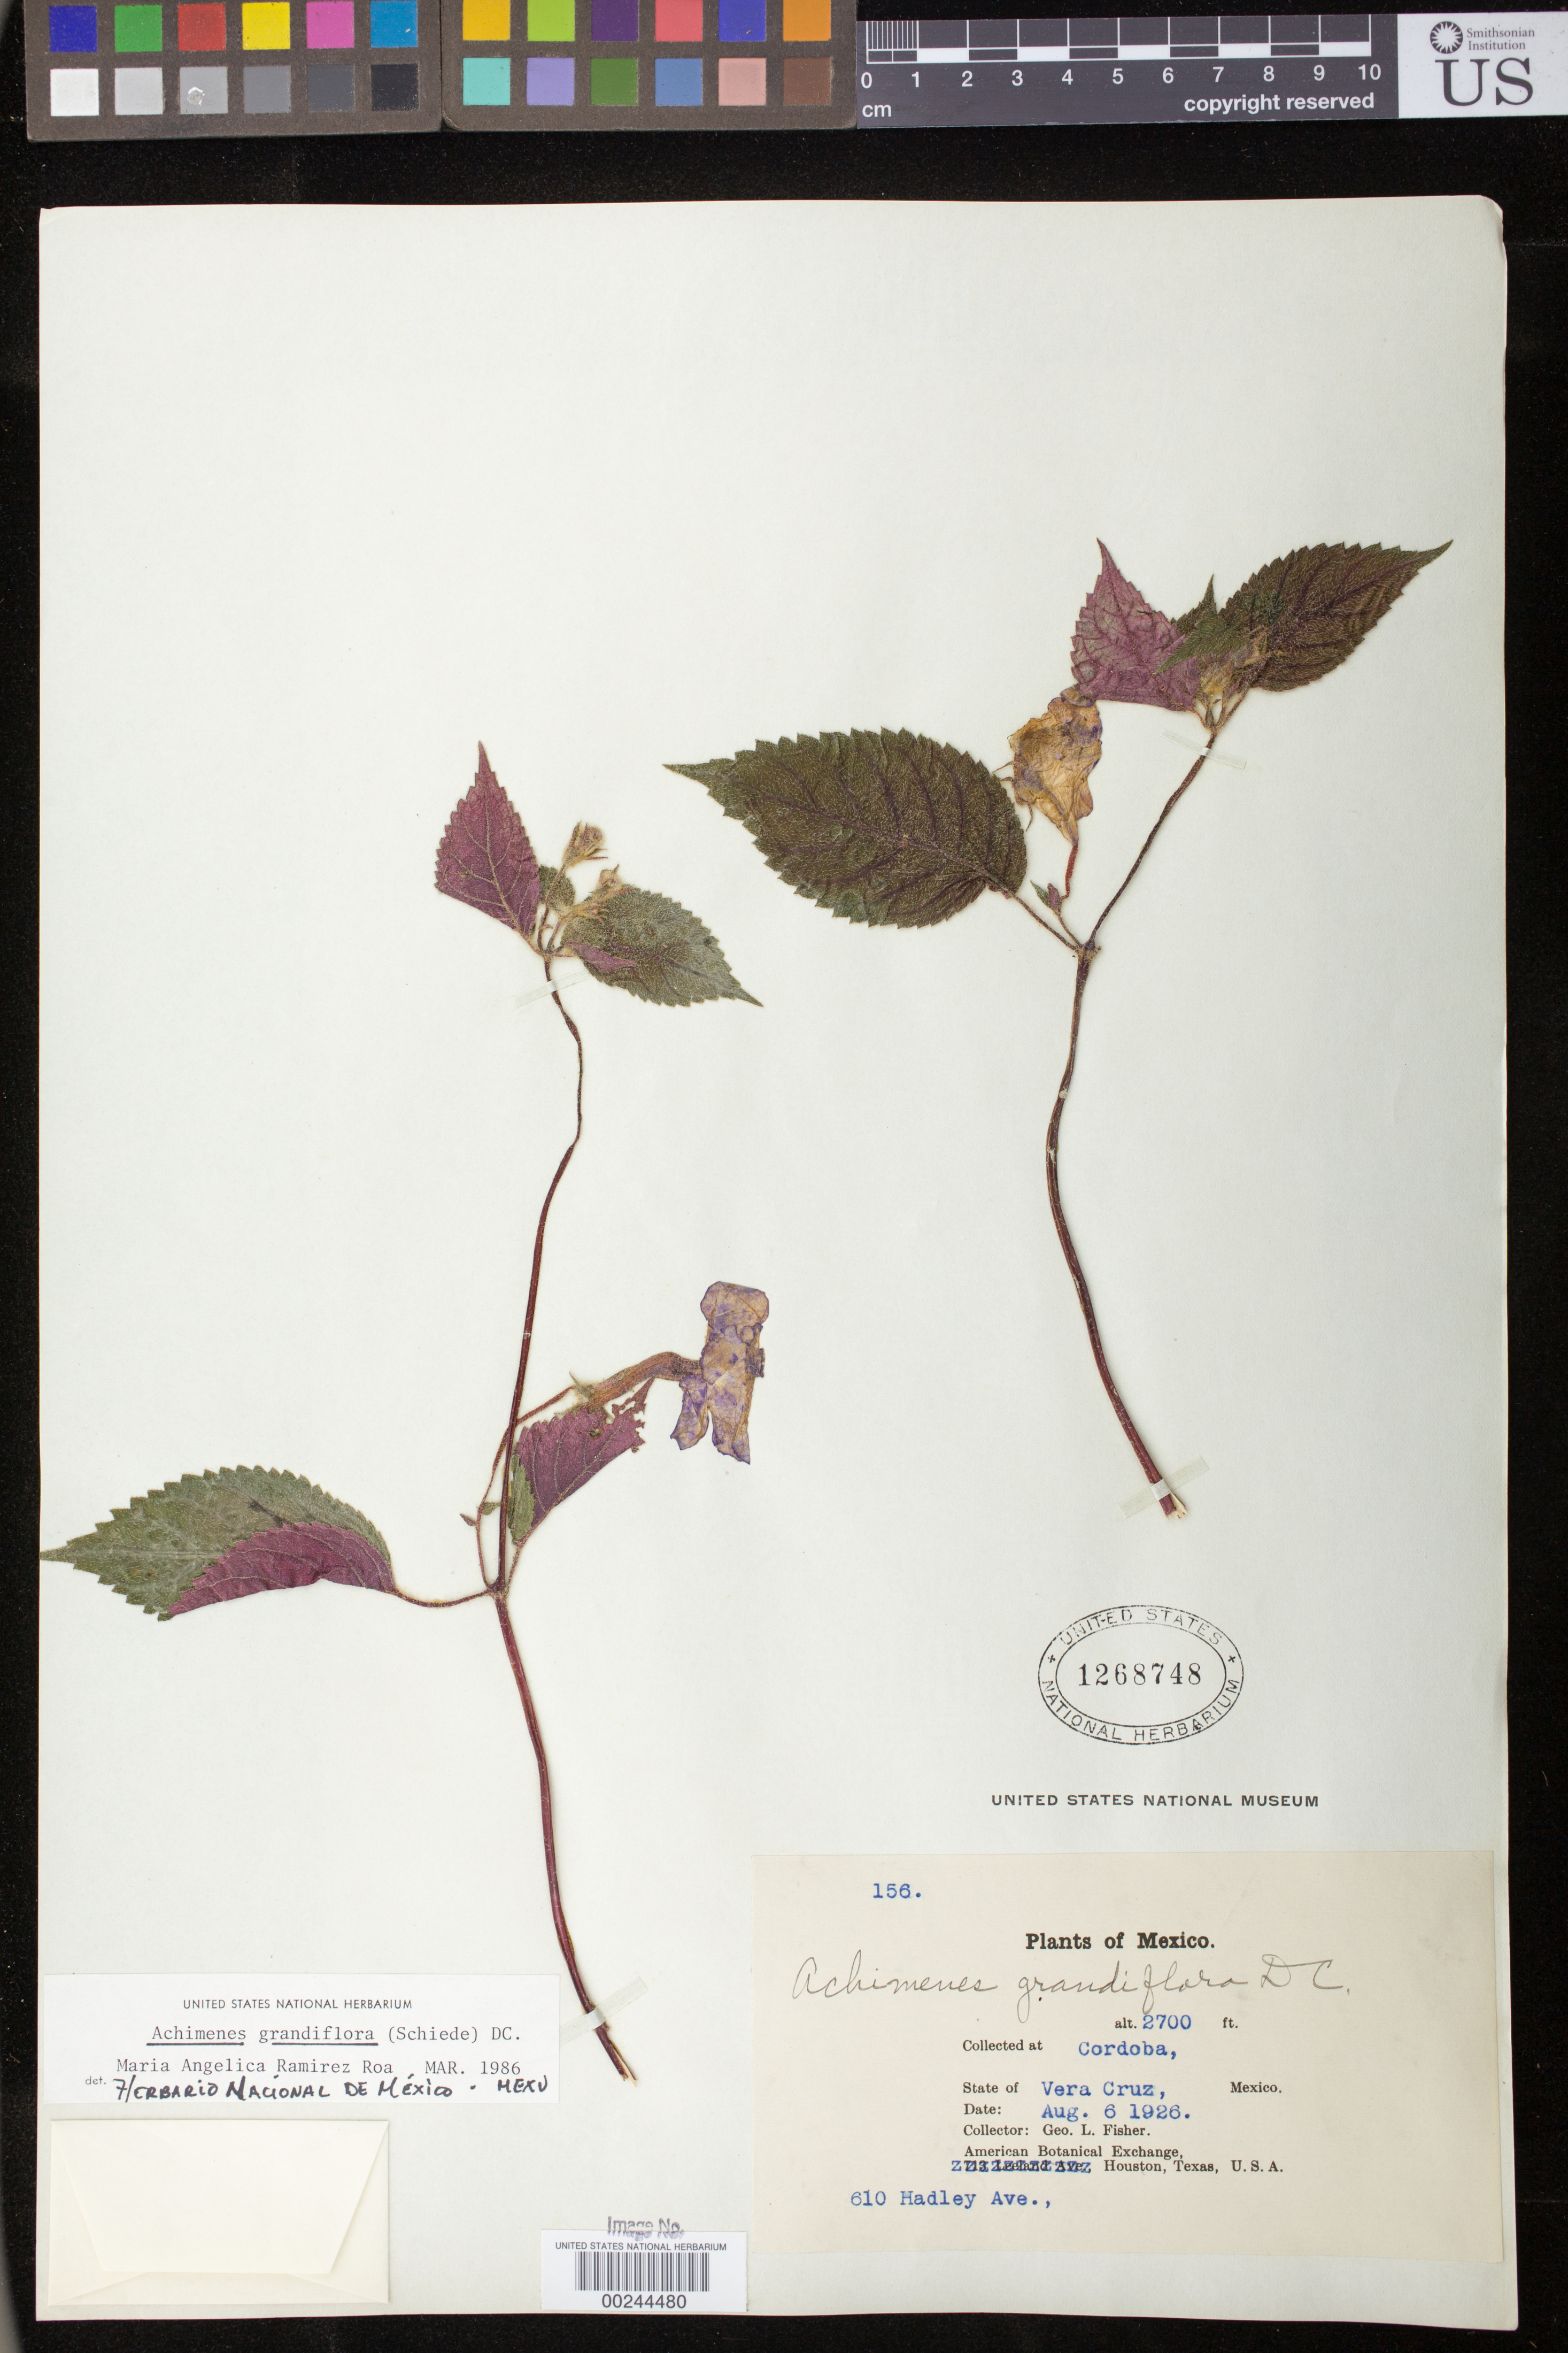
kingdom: Plantae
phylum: Tracheophyta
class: Magnoliopsida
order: Lamiales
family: Gesneriaceae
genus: Achimenes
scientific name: Achimenes grandiflora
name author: (Schiede) DC.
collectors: G. L. Fisher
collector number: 156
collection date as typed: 06 Aug 1926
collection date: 1926-08-06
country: Mexico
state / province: Veracruz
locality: Cordoba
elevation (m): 823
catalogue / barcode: US 1268748